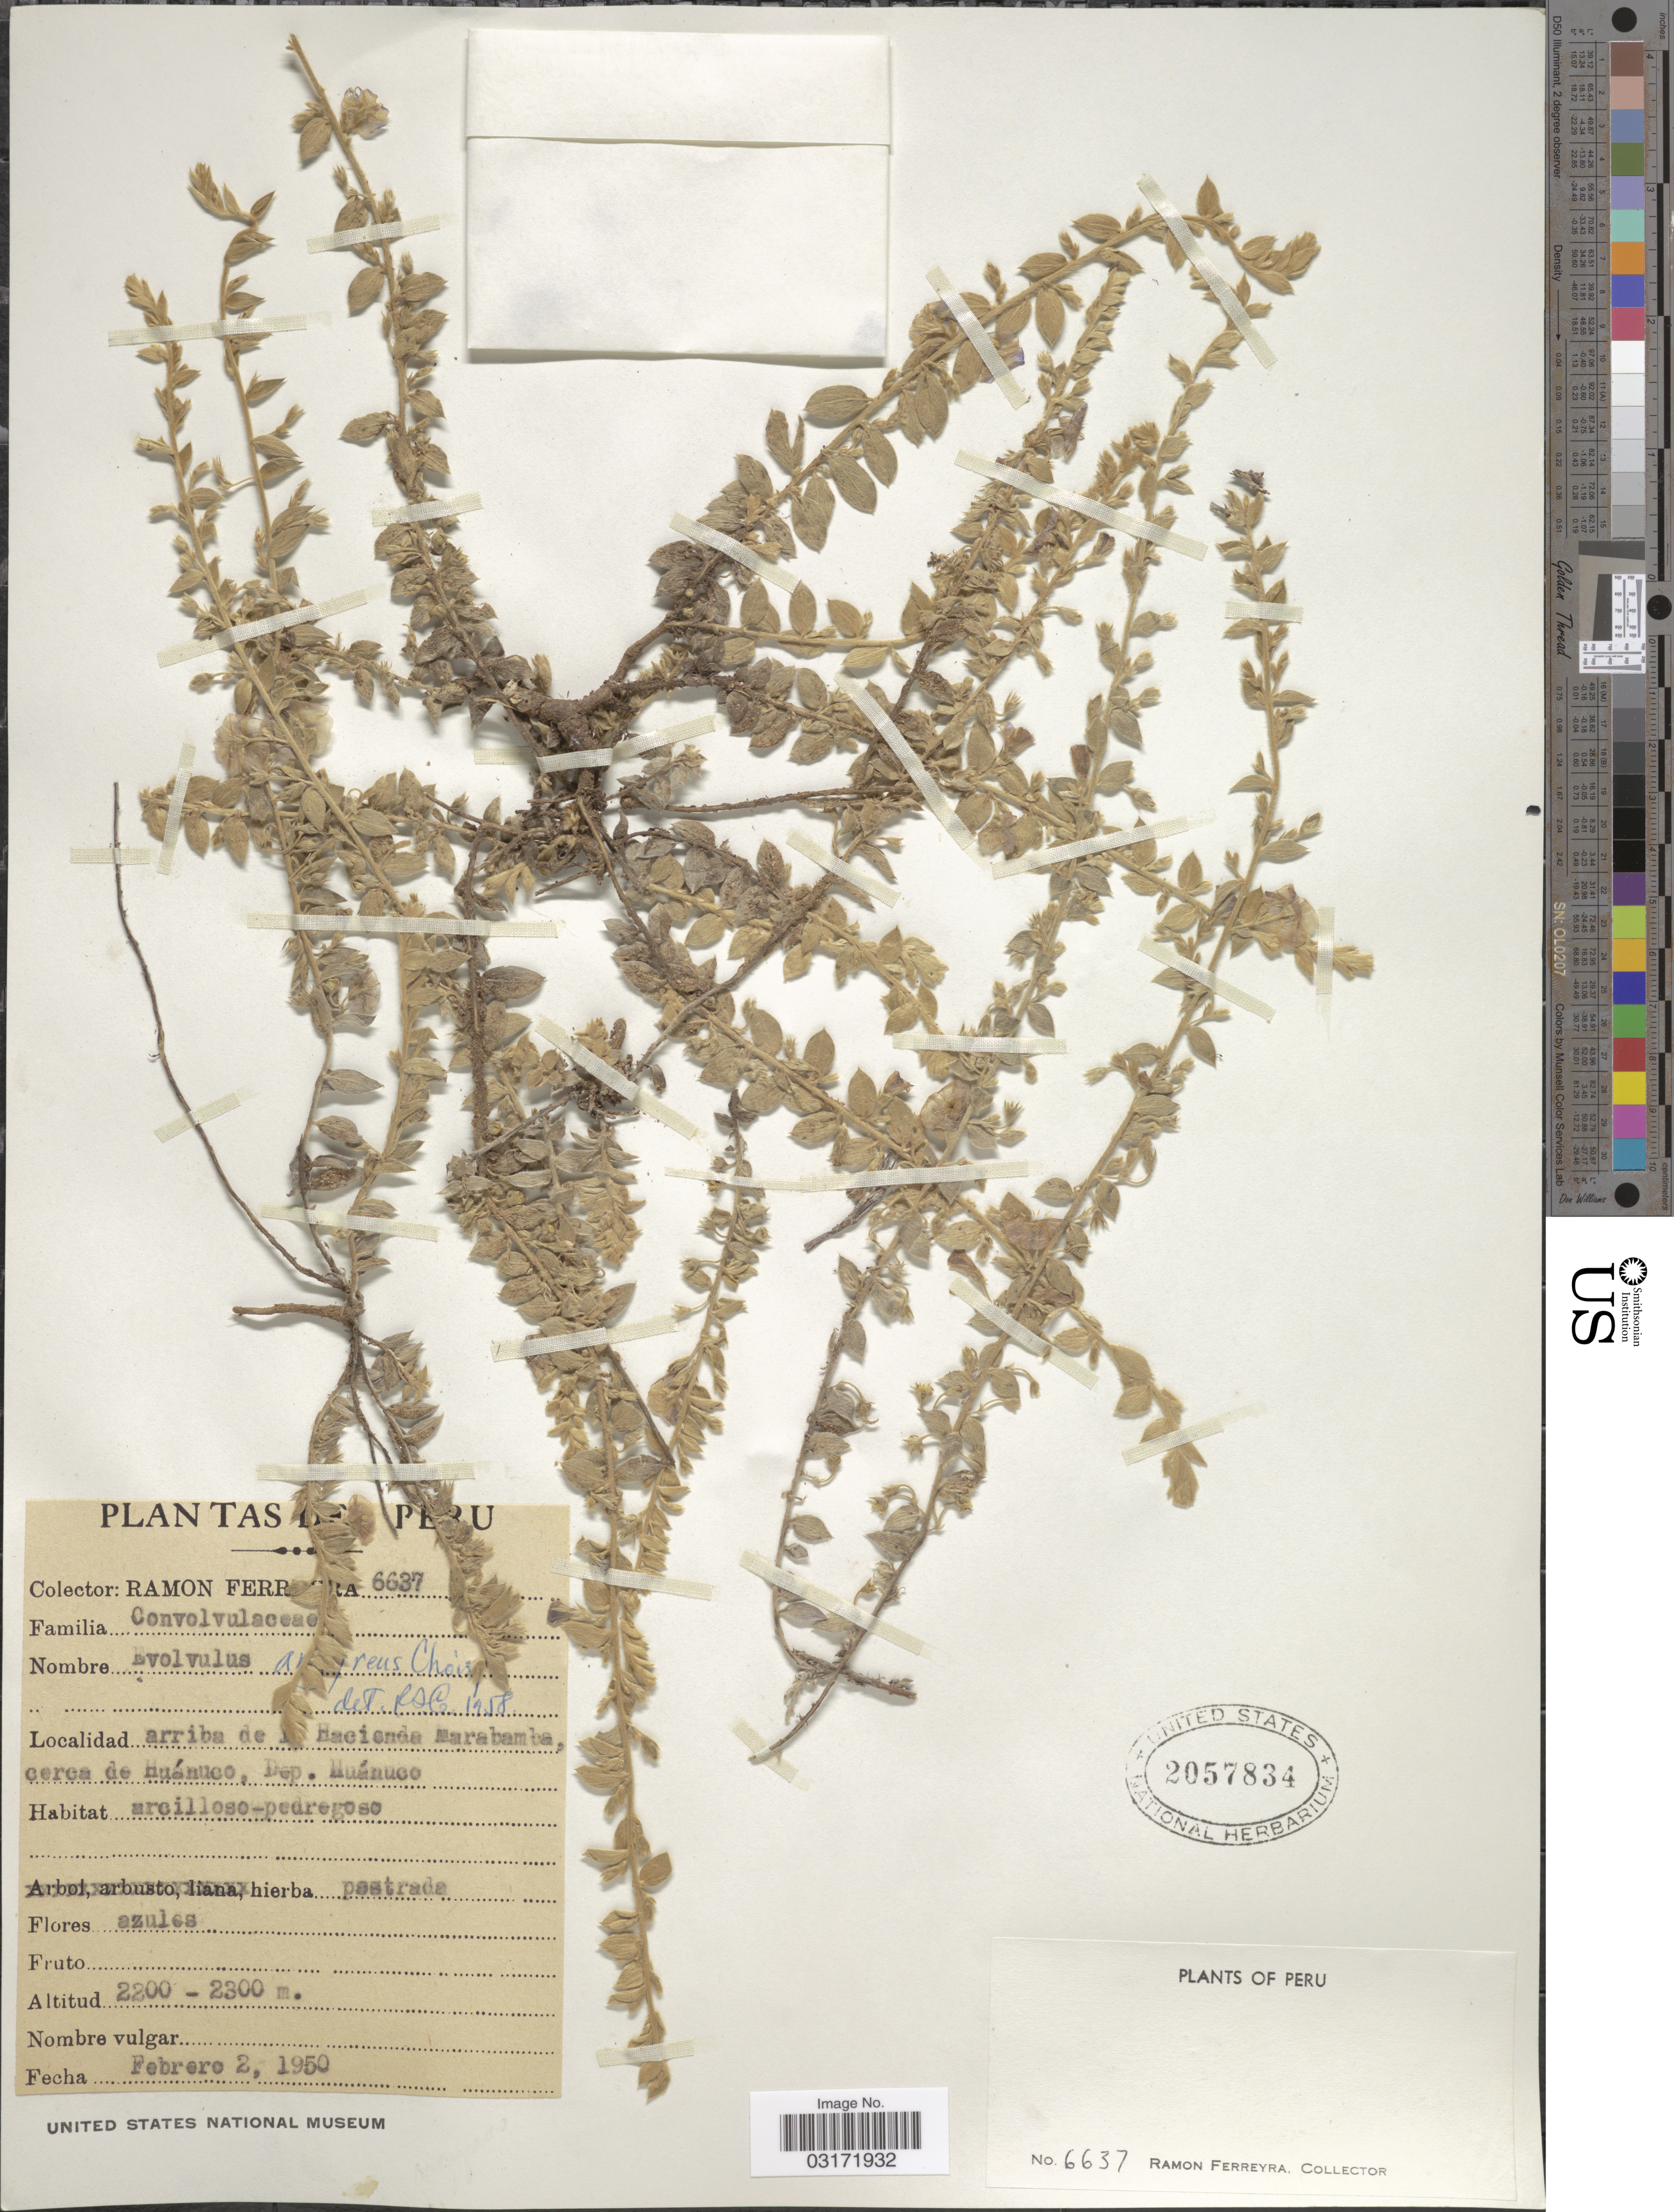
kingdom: Plantae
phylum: Tracheophyta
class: Magnoliopsida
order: Solanales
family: Convolvulaceae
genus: Evolvulus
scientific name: Evolvulus argyreus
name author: Choisy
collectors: R. A. Ferreyra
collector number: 6637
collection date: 1950-02-02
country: Peru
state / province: Huánuco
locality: Arriba de la Hacienda Marabamba, cerca de Huánuco, Dep. Huánuco.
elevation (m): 2200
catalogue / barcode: US 2057834